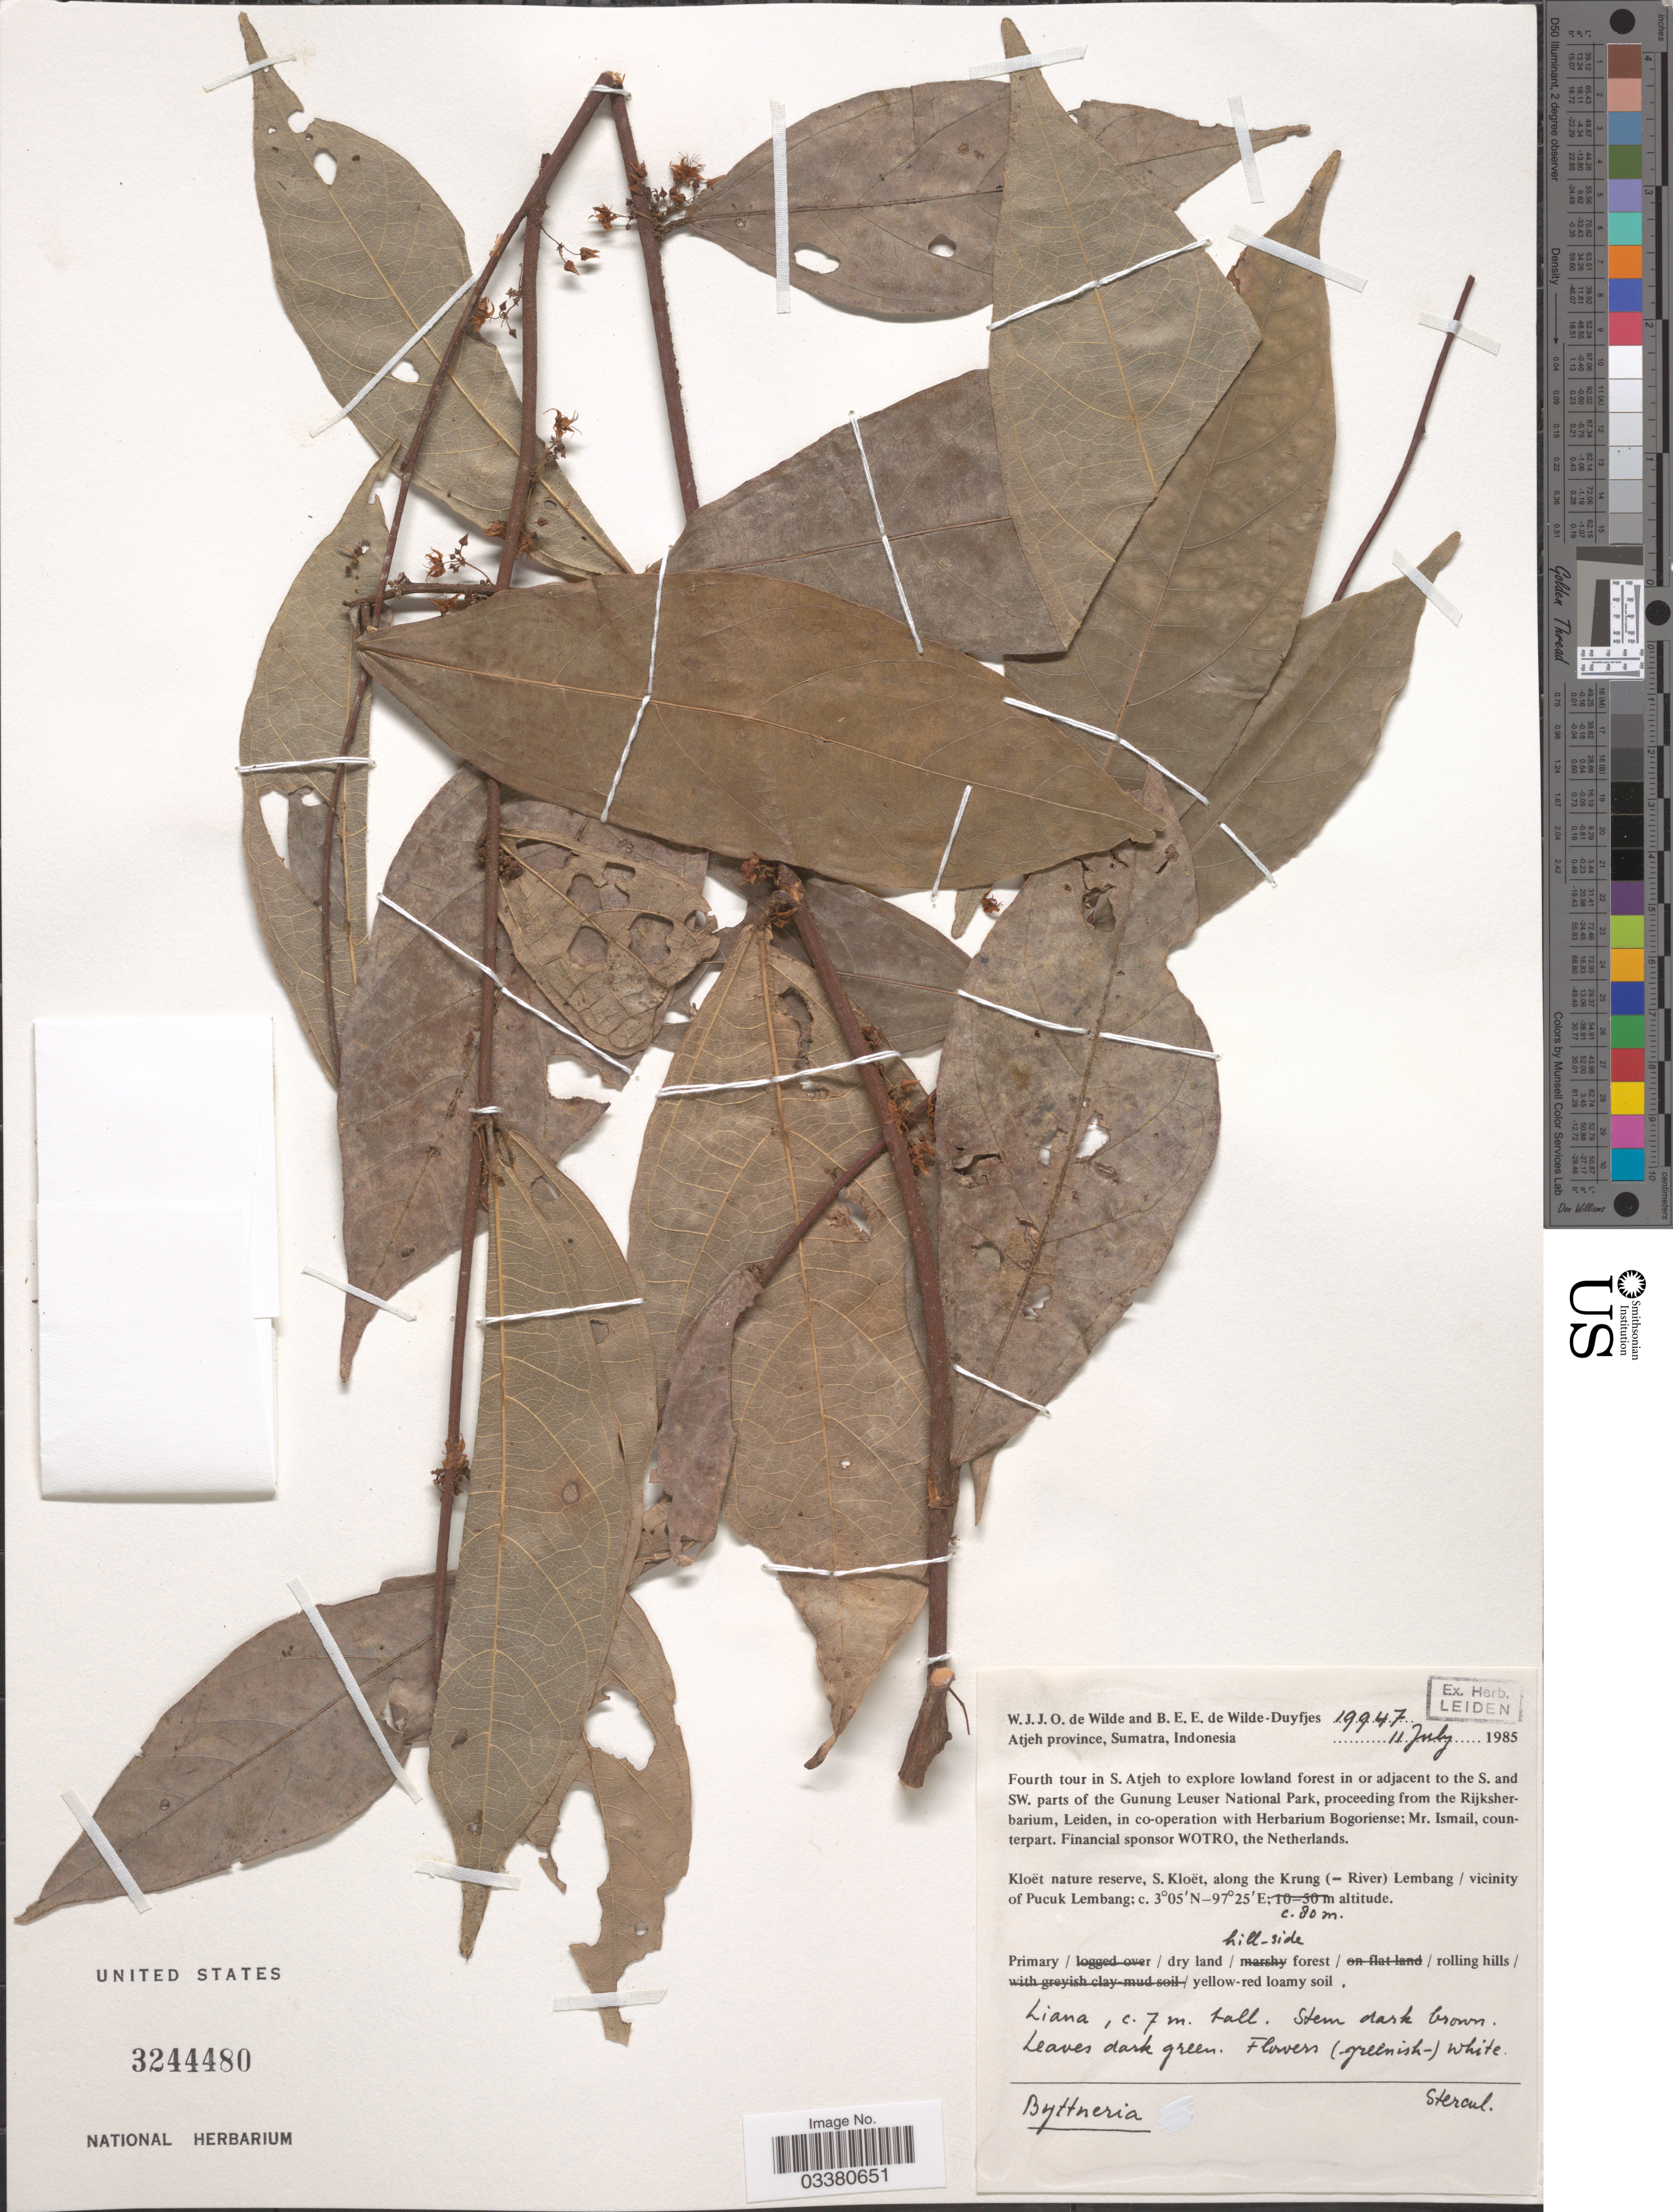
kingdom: Plantae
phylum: Tracheophyta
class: Magnoliopsida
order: Malvales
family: Malvaceae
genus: Byttneria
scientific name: Byttneria sp.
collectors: W. J. de Wilde & B. E. de Wilde-Duyfjes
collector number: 19947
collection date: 1985-07-11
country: Indonesia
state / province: Sumatra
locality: Atjeh province. Fourth tour in S. Atjeh to explore lowland forest in or adjacent to the S. and SW. parts of the Gunung Leuser National Park. Kloët nature reserve, S. Kloët, along the Krung (- River) Lembang/ vicinity of Pucuk Lembang.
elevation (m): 80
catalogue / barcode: US 3244480